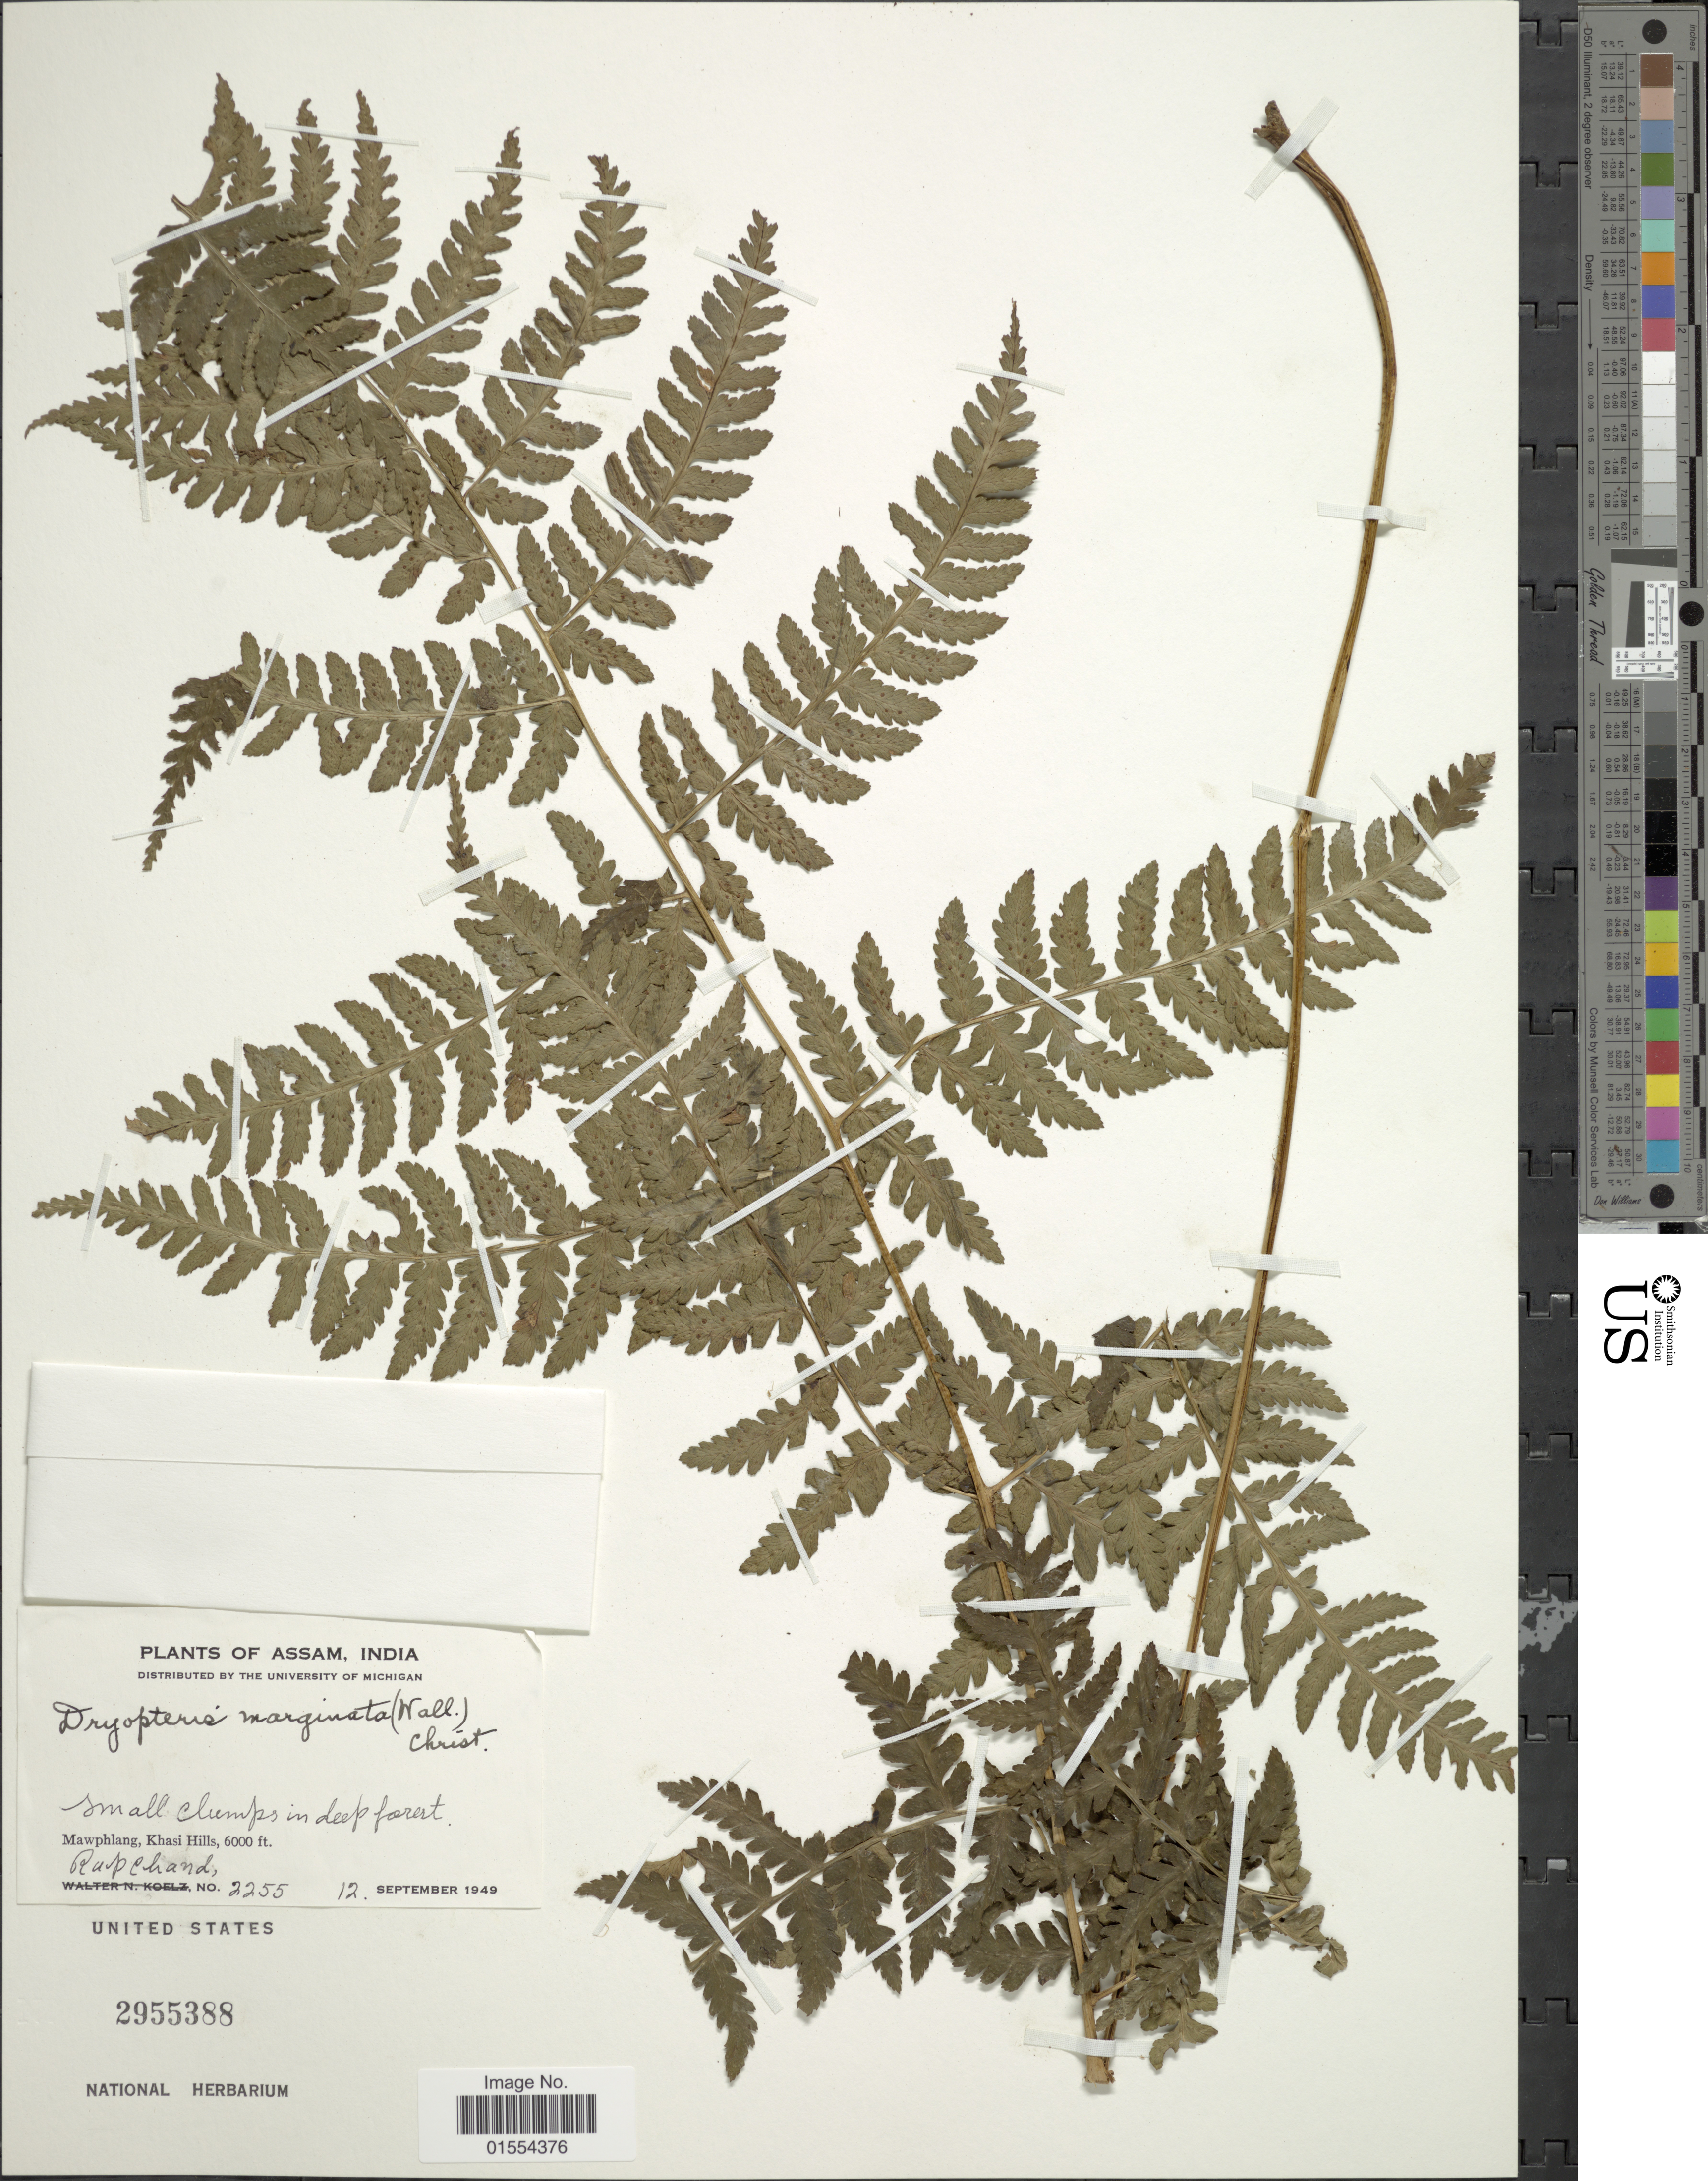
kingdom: Plantae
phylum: Tracheophyta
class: Polypodiopsida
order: Polypodiales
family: Dryopteridaceae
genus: Dryopteris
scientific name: Dryopteris marginata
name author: Christ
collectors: R. Chand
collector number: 2255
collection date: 1949-09-12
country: India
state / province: Meghalaya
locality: Assam, India. Mawphlang, Khasi Hills.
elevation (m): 1829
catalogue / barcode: US 2955388